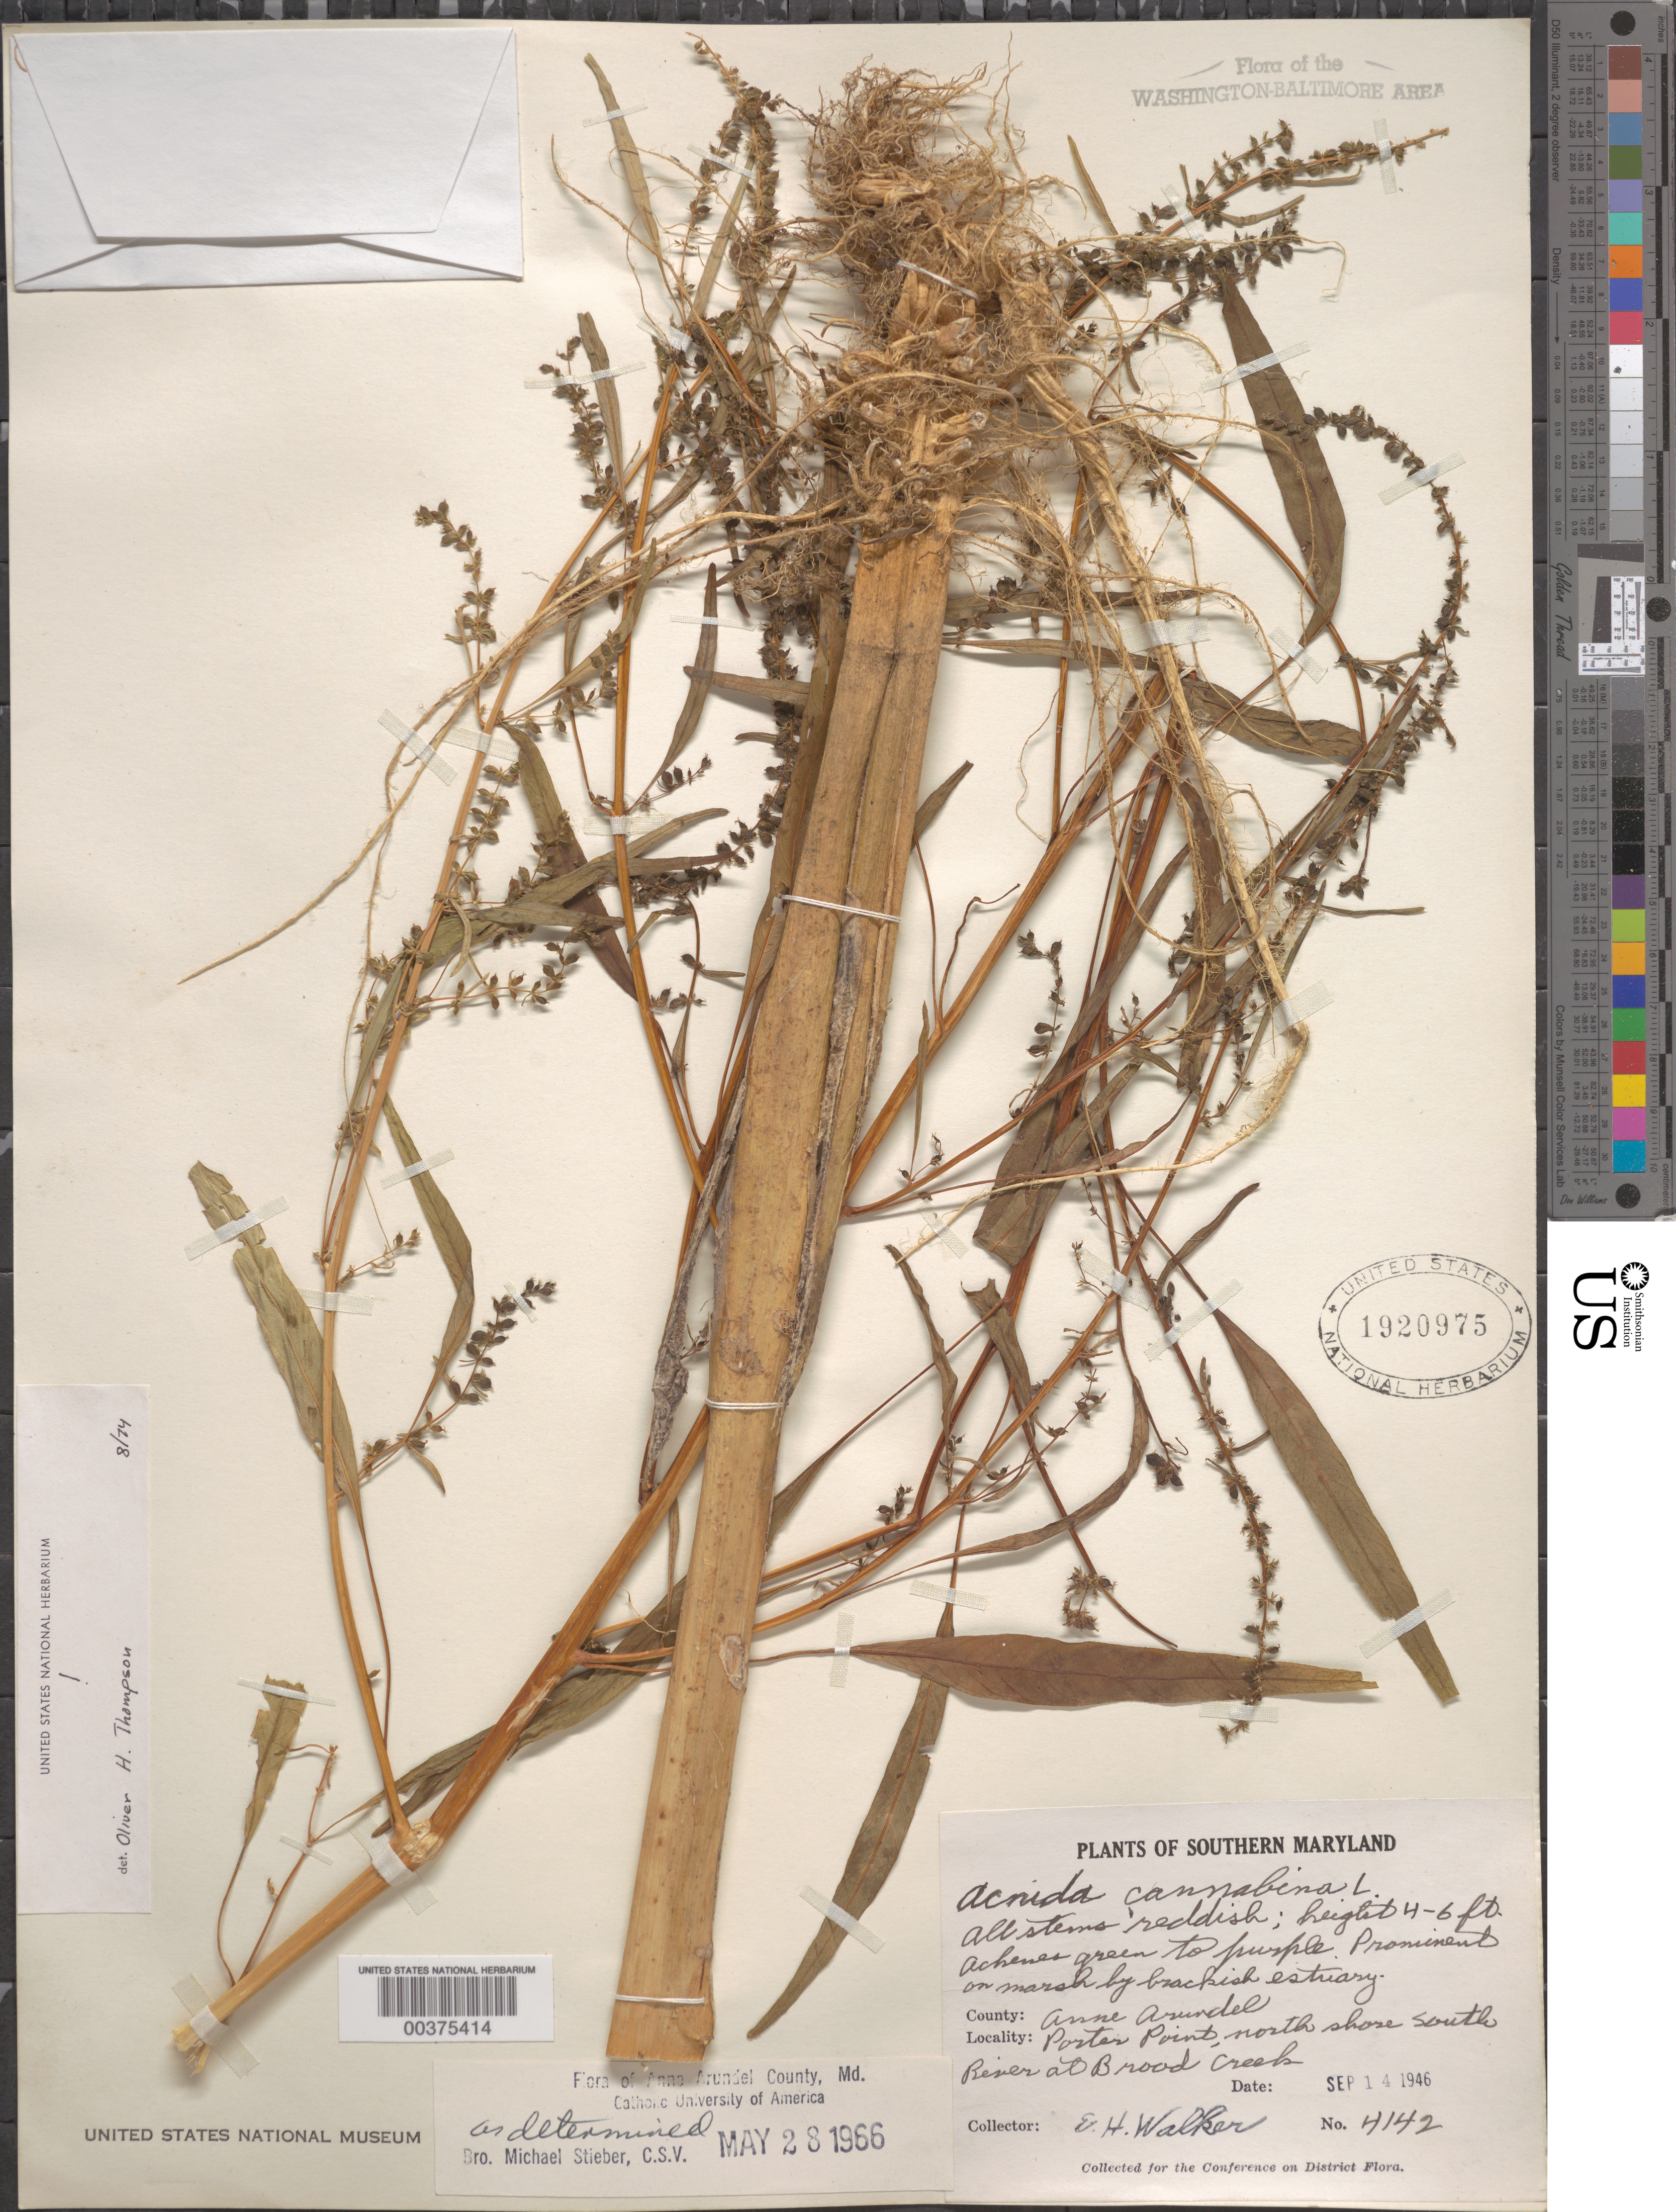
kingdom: Plantae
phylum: Tracheophyta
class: Magnoliopsida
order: Caryophyllales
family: Amaranthaceae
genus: Amaranthus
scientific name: Amaranthus cannabinus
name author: (L.) E.G. F. Sauer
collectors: E. H. Walker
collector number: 4142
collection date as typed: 14 Sep 1946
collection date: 1946-09-14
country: United States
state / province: Maryland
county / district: Anne Arundel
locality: Porter Point, north shore of South River at Broad Creek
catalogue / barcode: US 1920975